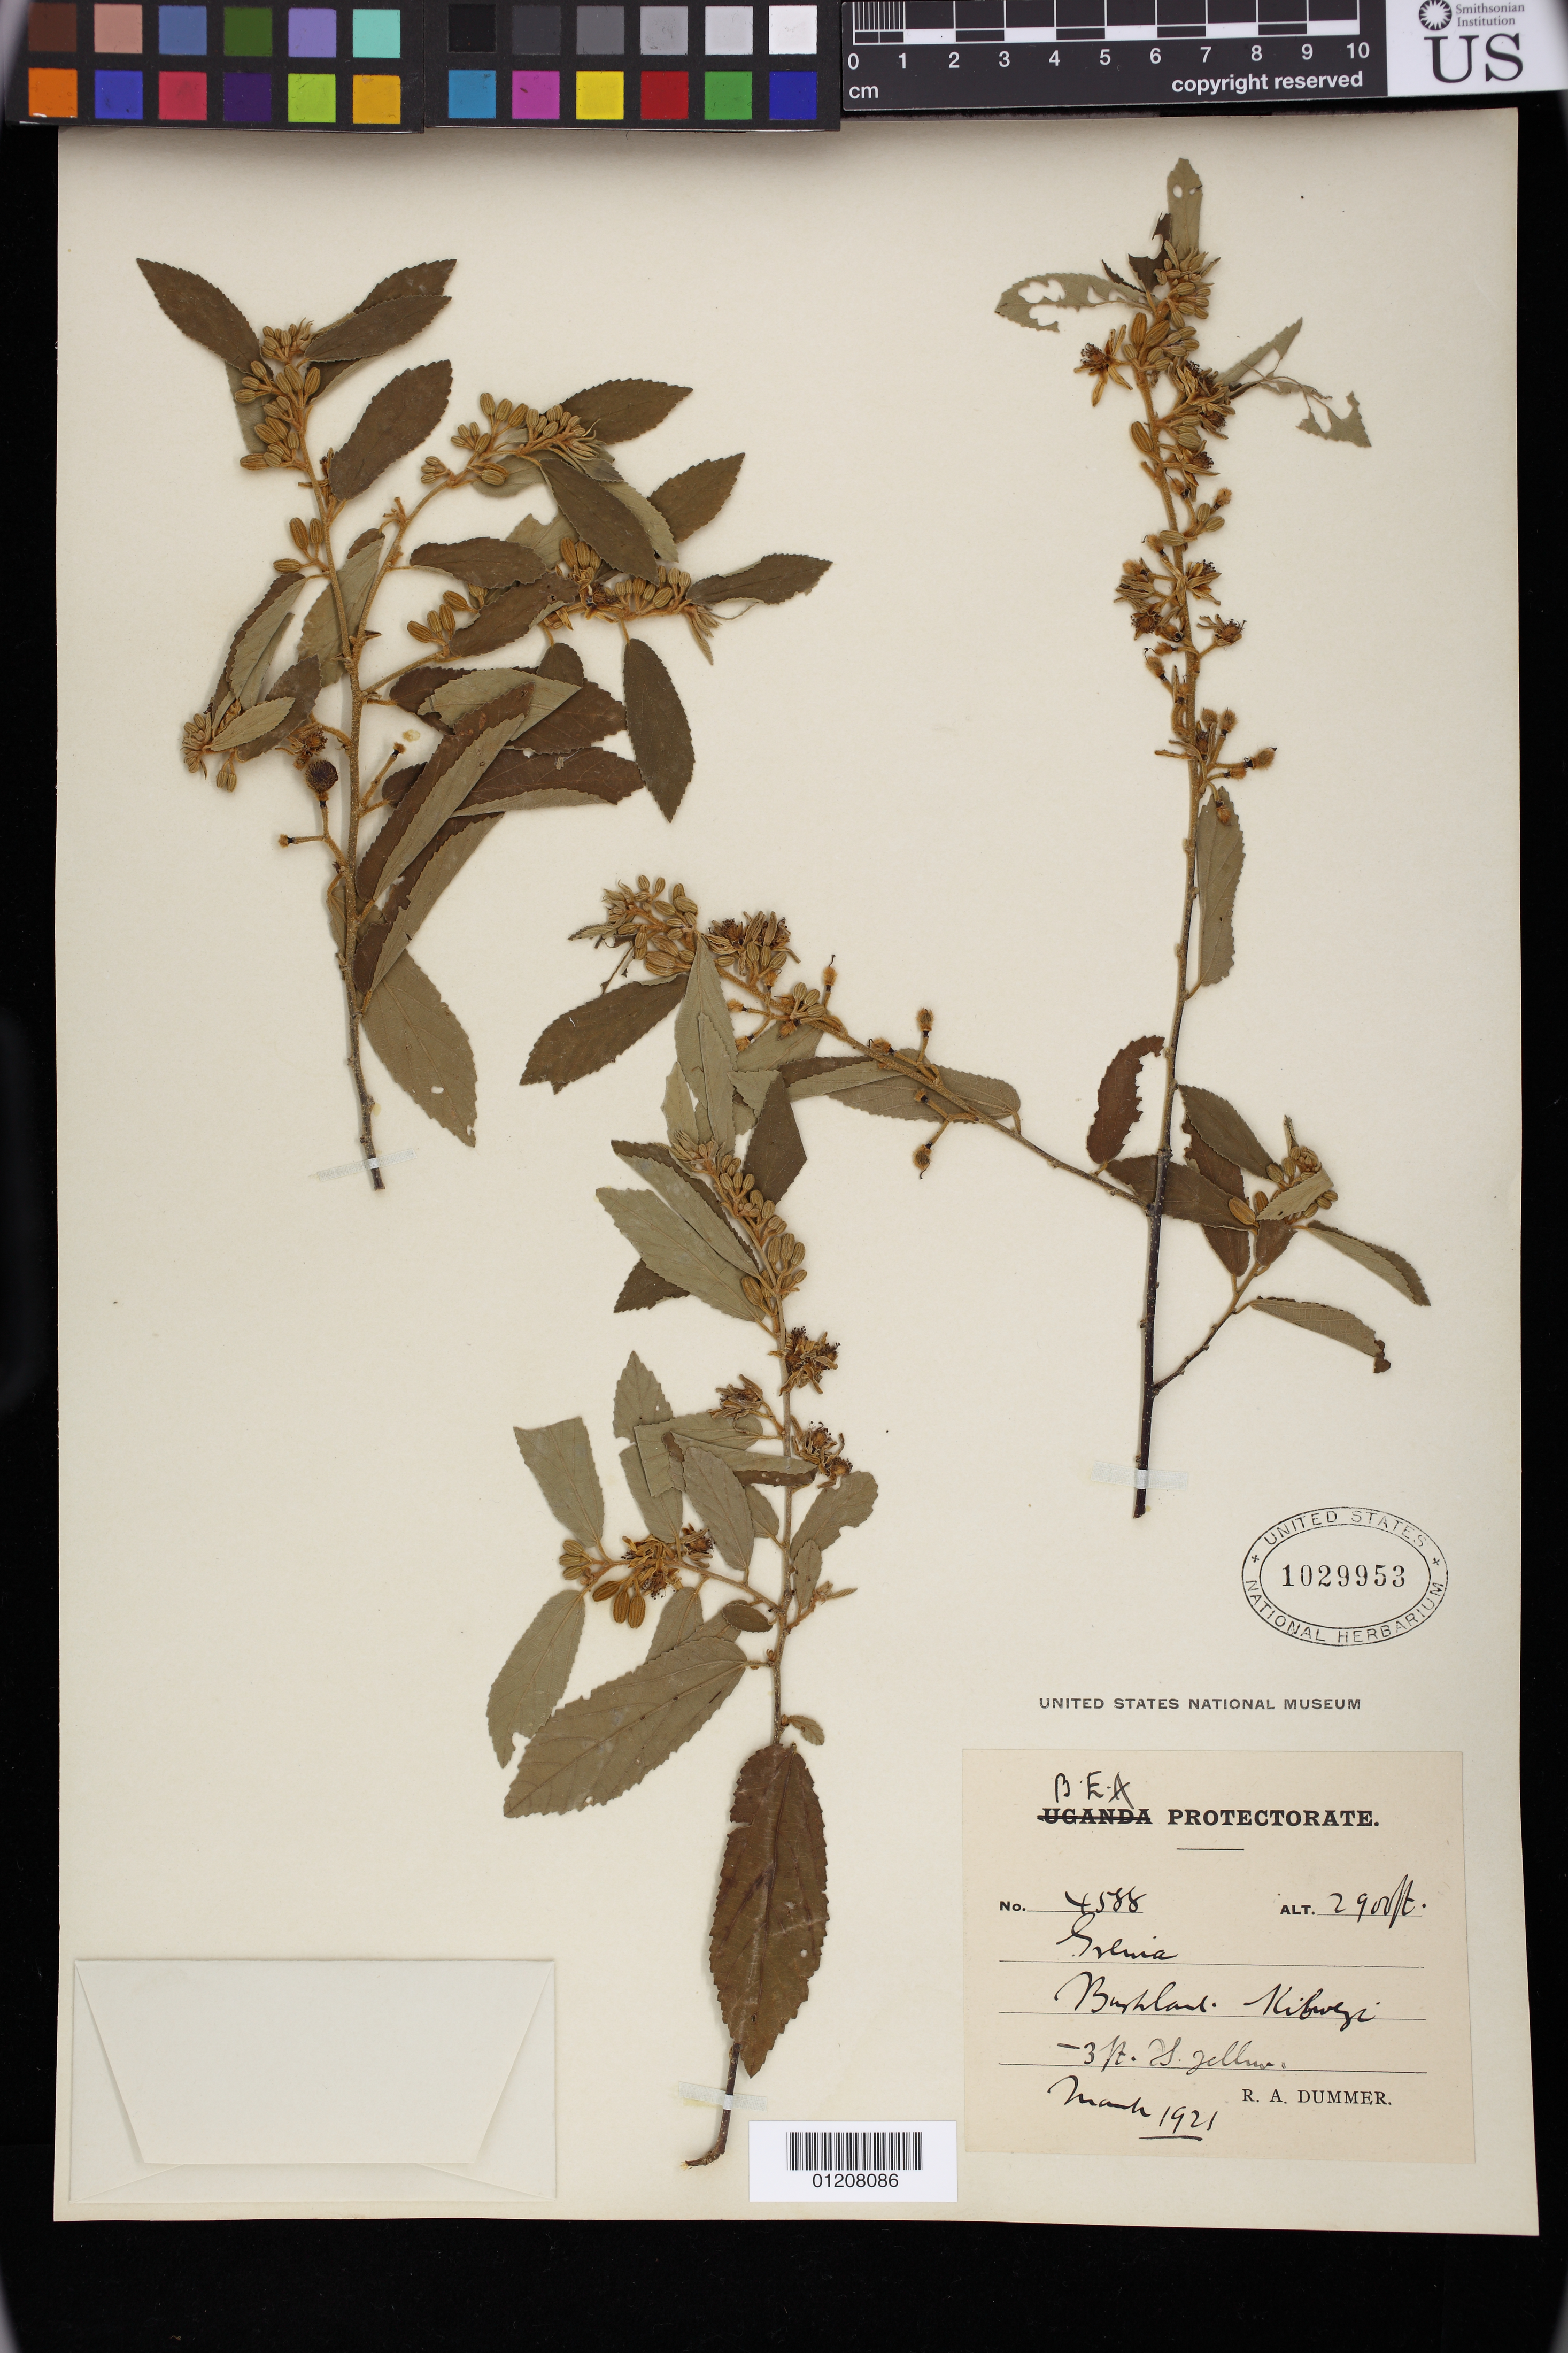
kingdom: Plantae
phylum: Tracheophyta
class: Magnoliopsida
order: Malvales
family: Malvaceae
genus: Grewia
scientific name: Grewia sp.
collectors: R. Dümmer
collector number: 4588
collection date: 1921-03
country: Kenya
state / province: Makueni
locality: British East Africa: Kibwezi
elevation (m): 884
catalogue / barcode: US 1029953